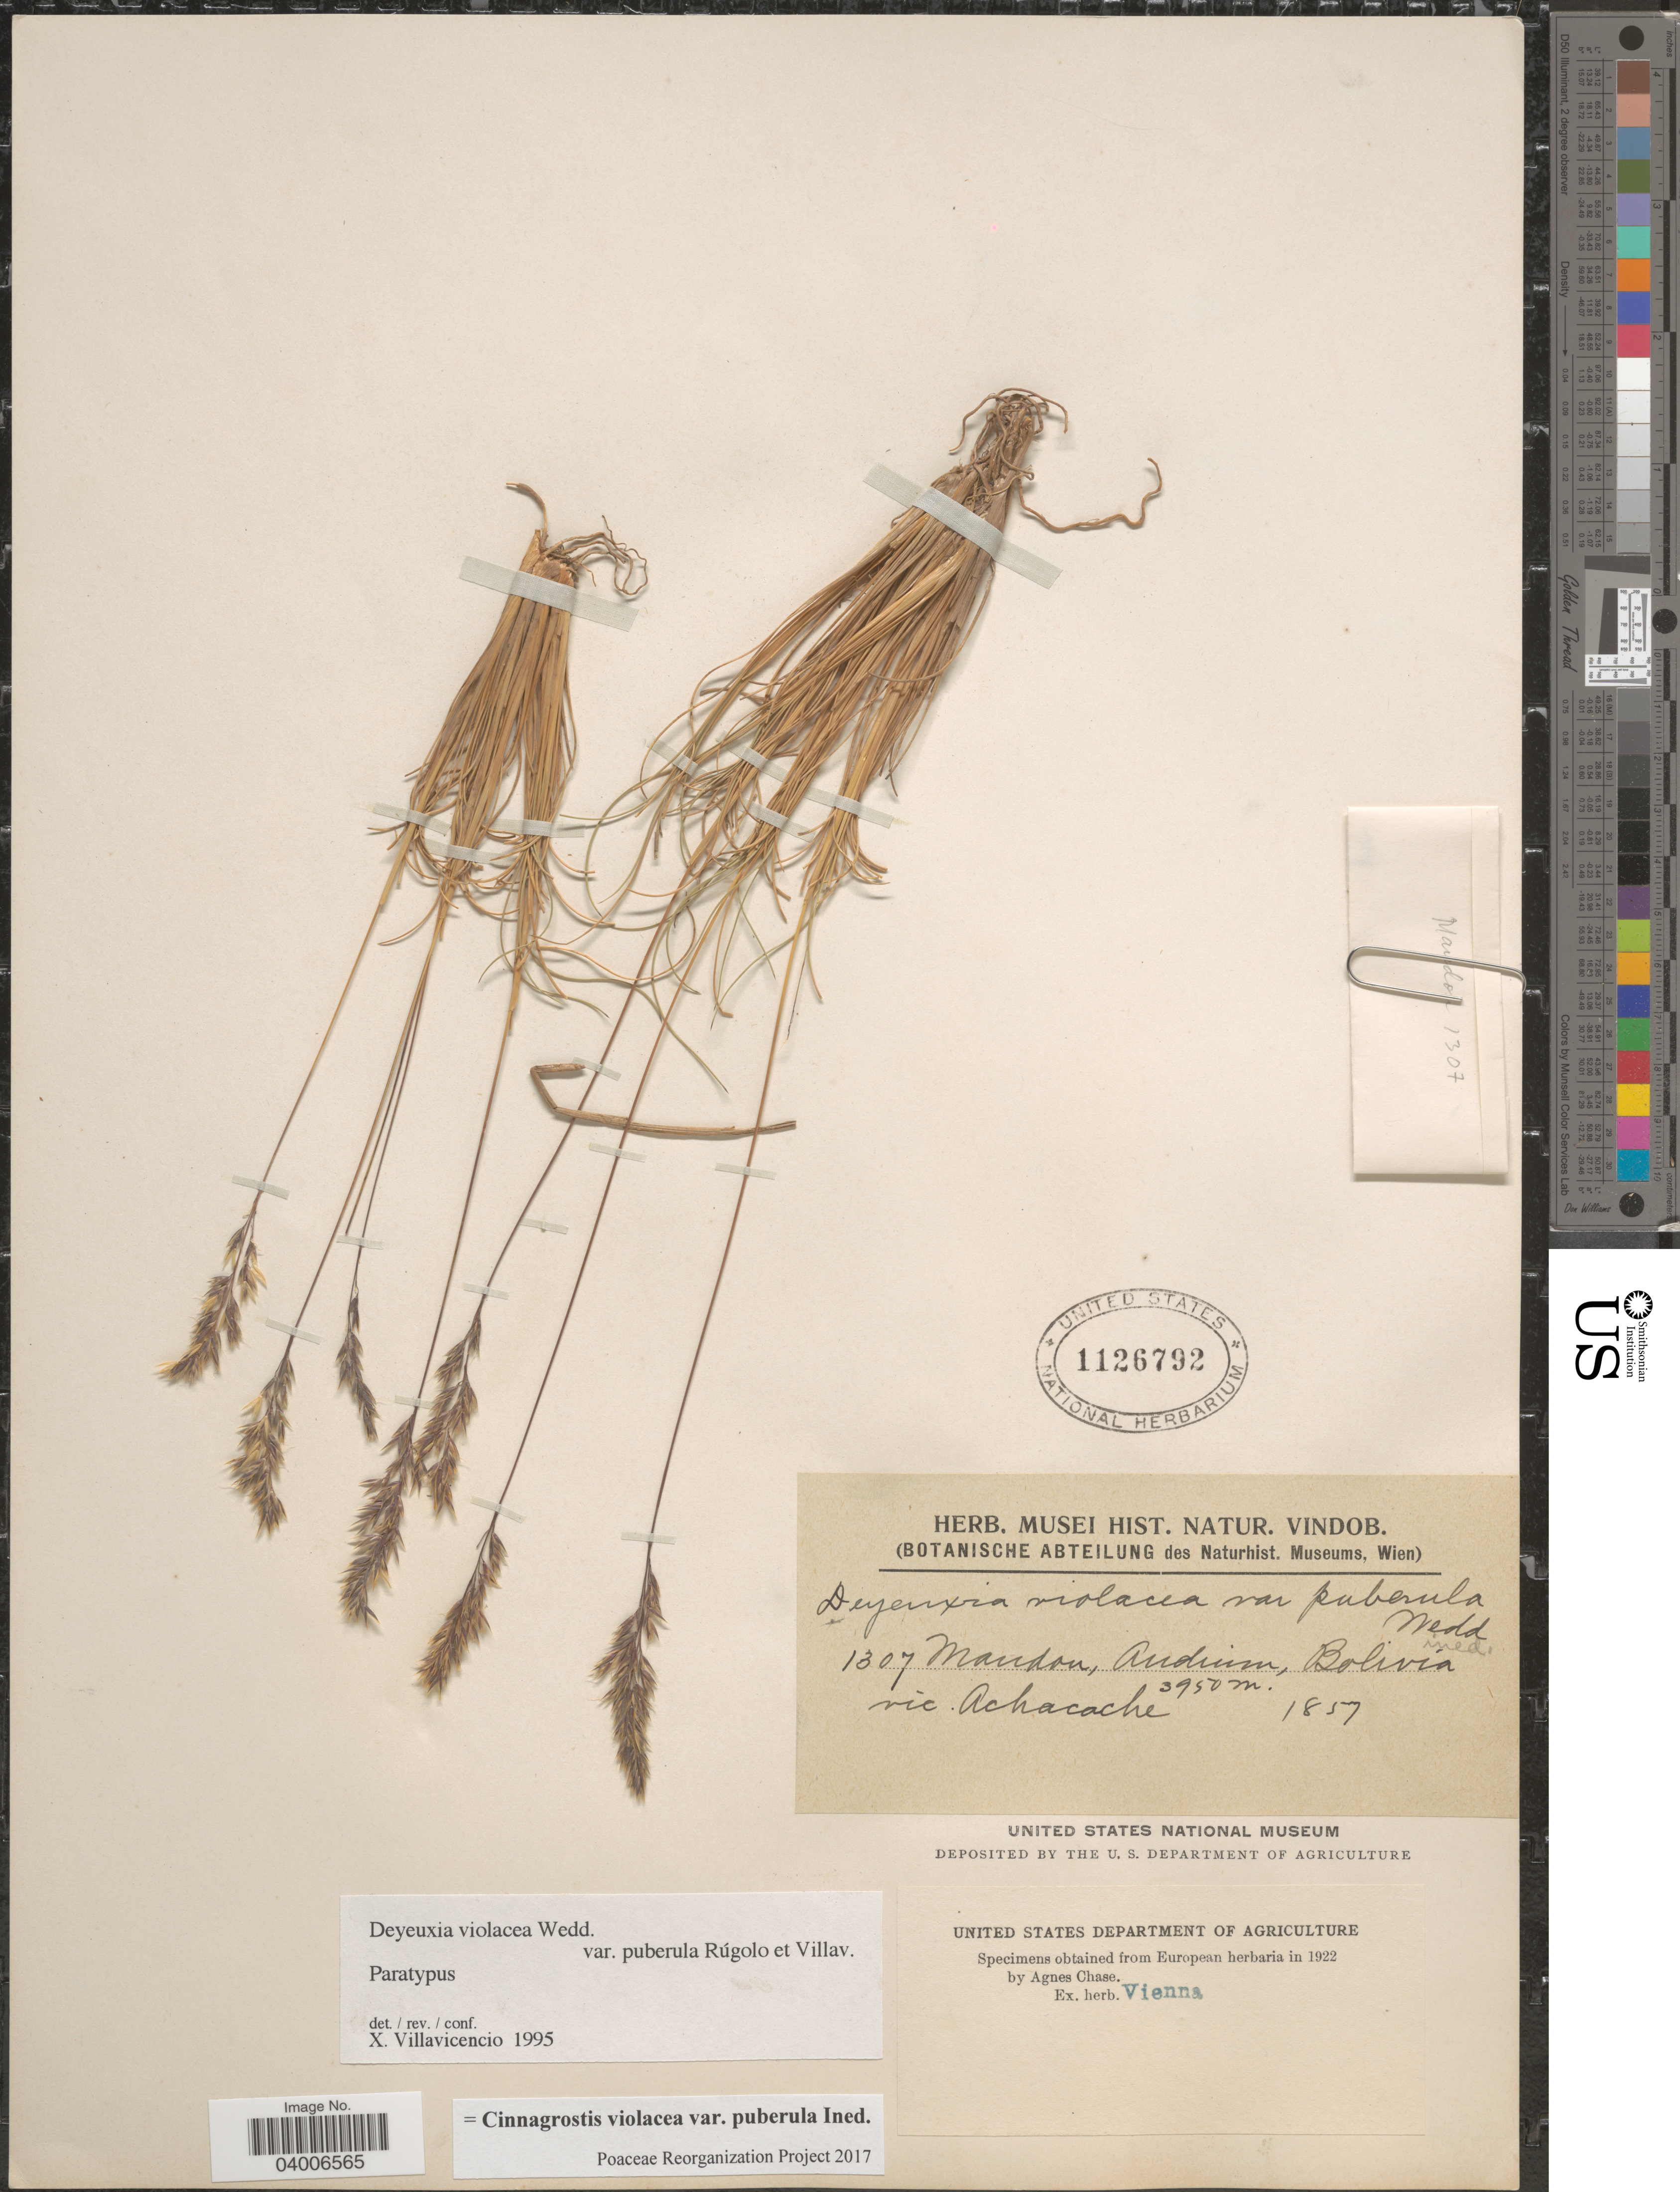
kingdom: Plantae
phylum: Tracheophyta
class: Liliopsida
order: Poales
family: Poaceae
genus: Cinnagrostis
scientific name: Cinnagrostis violacea var. puberula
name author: (Rúgolo & Villav.) P.M. Peterson et al.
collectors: Mandon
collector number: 1307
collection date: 1857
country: Bolivia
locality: Vic. Achacache.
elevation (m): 3950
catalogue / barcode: US 1126792